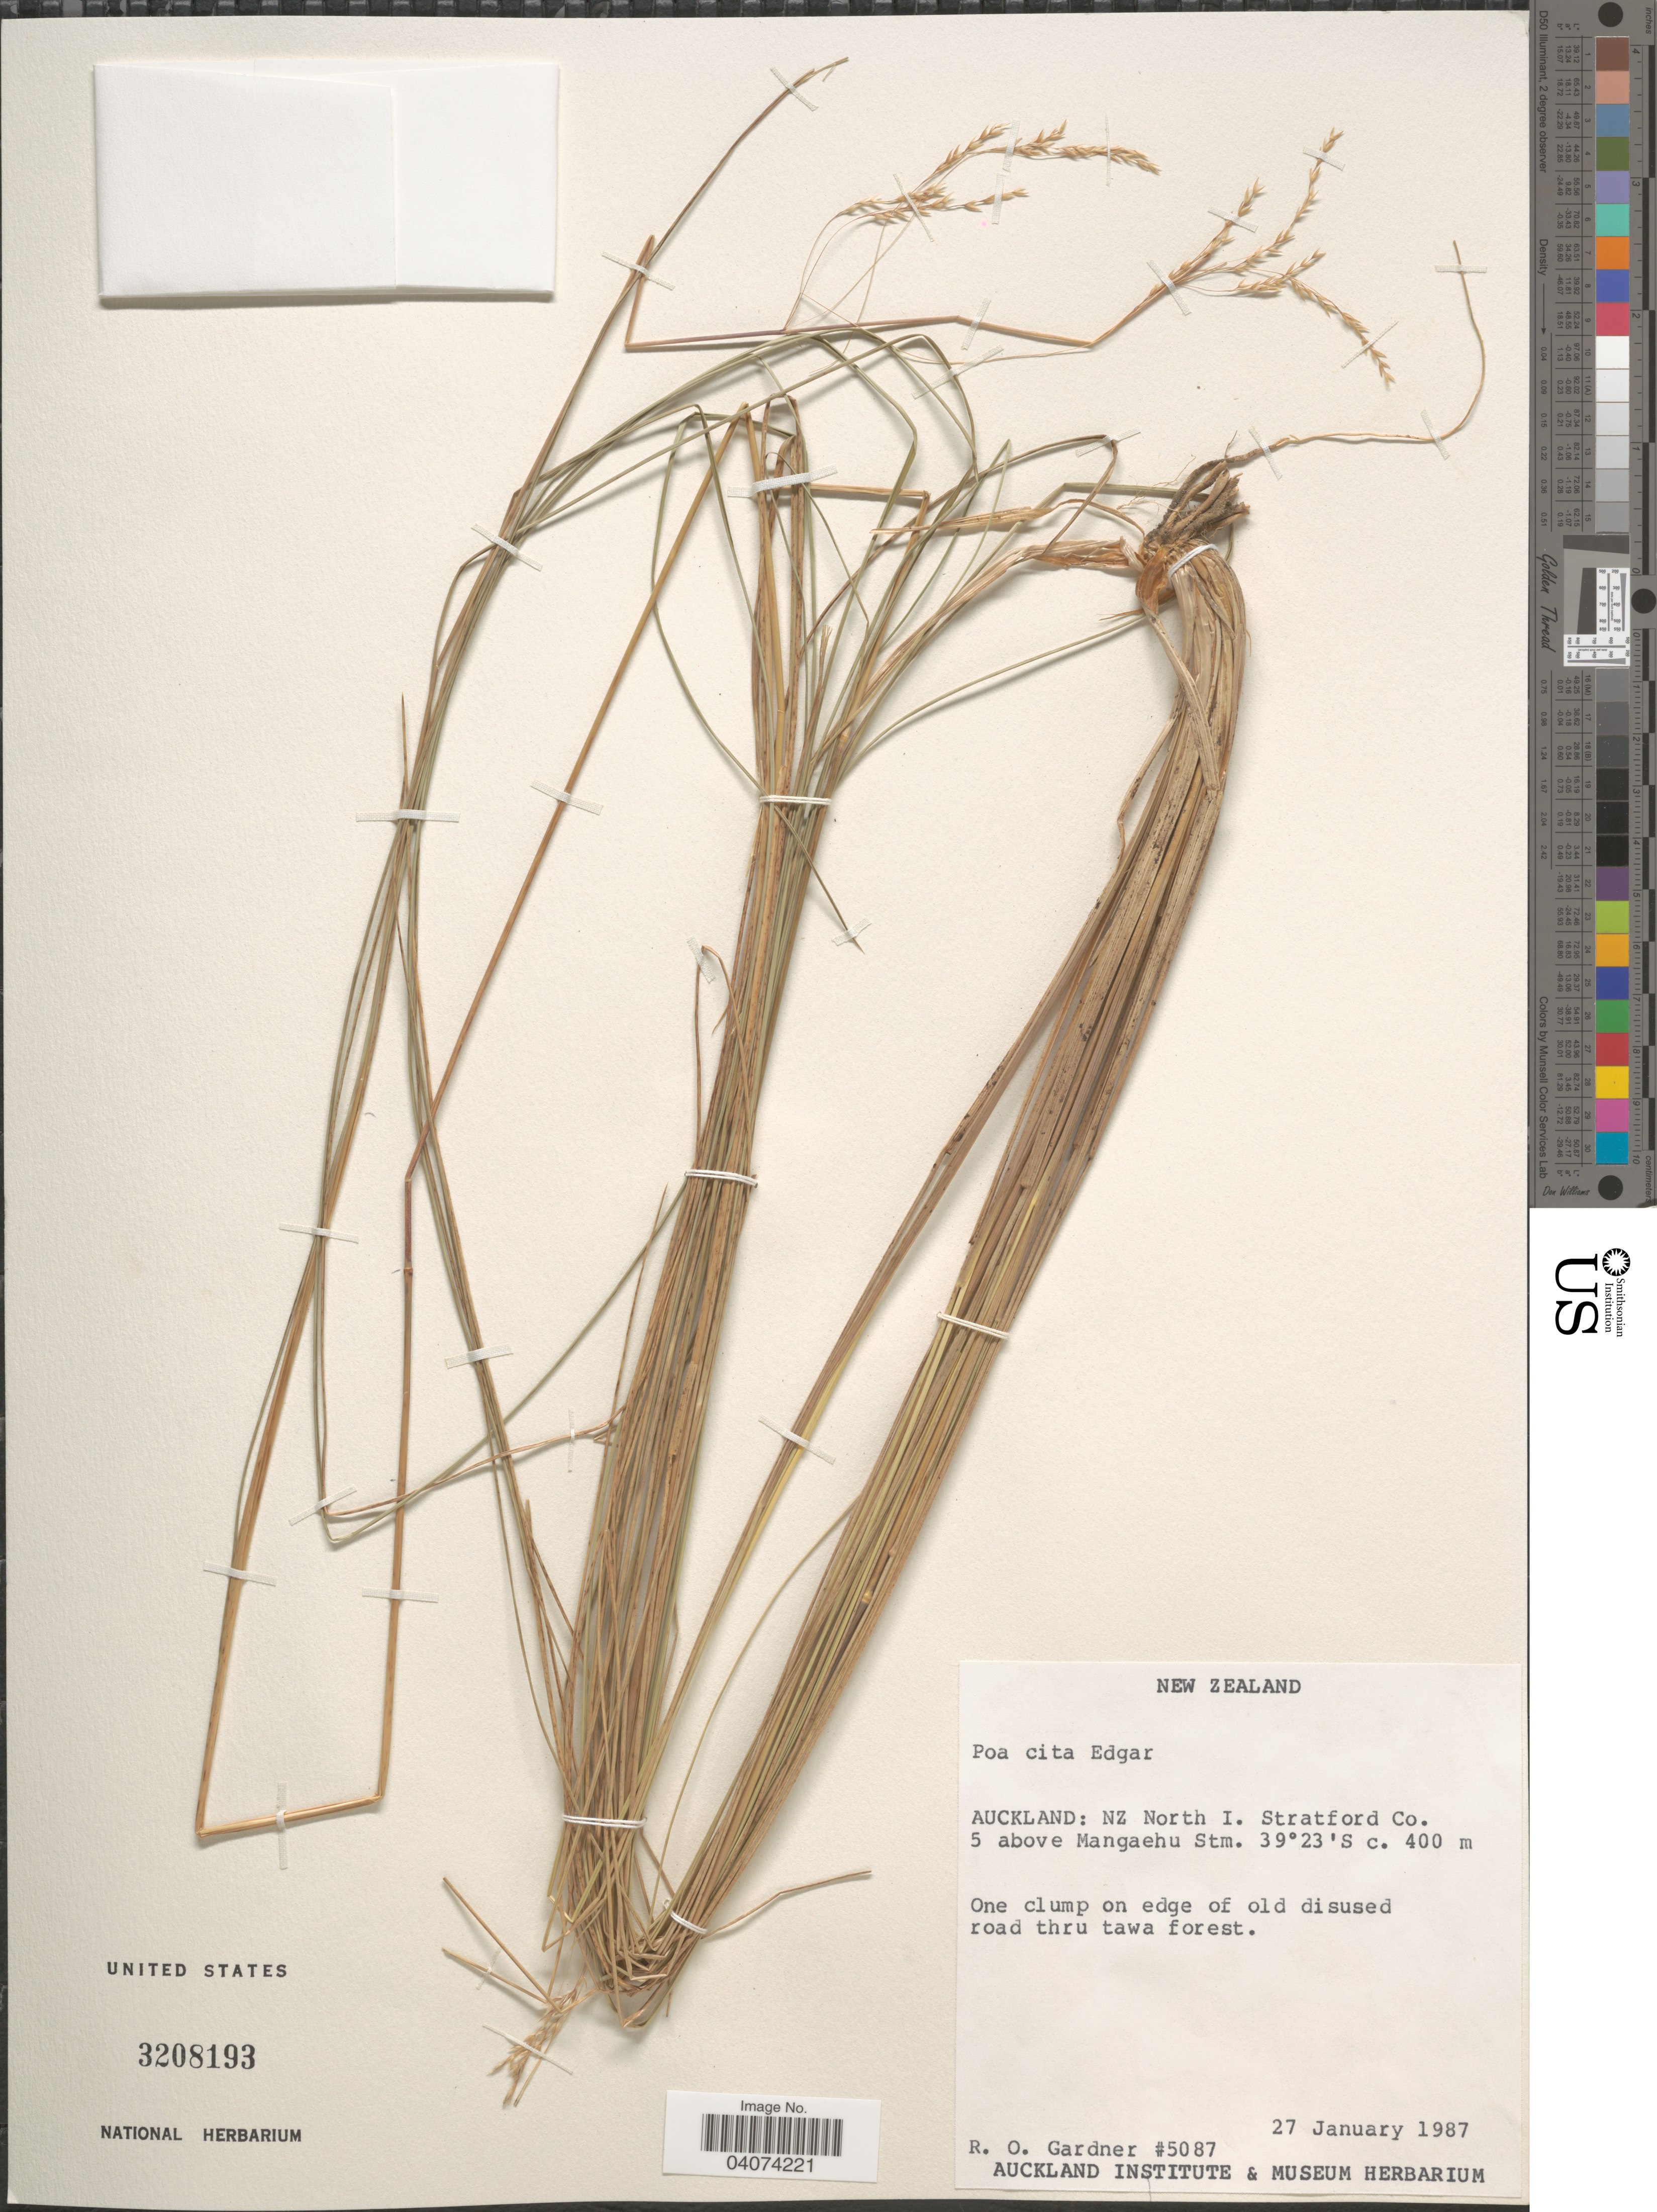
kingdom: Plantae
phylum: Tracheophyta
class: Liliopsida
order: Poales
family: Poaceae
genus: Poa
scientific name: Poa cita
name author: Edgar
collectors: R. O. Gardner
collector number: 5087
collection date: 1987-01-27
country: New Zealand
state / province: Auckland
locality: Auckland: North I. Stratford Co. 5 above Mangaehu Stm.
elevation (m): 400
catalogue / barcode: US 3208193